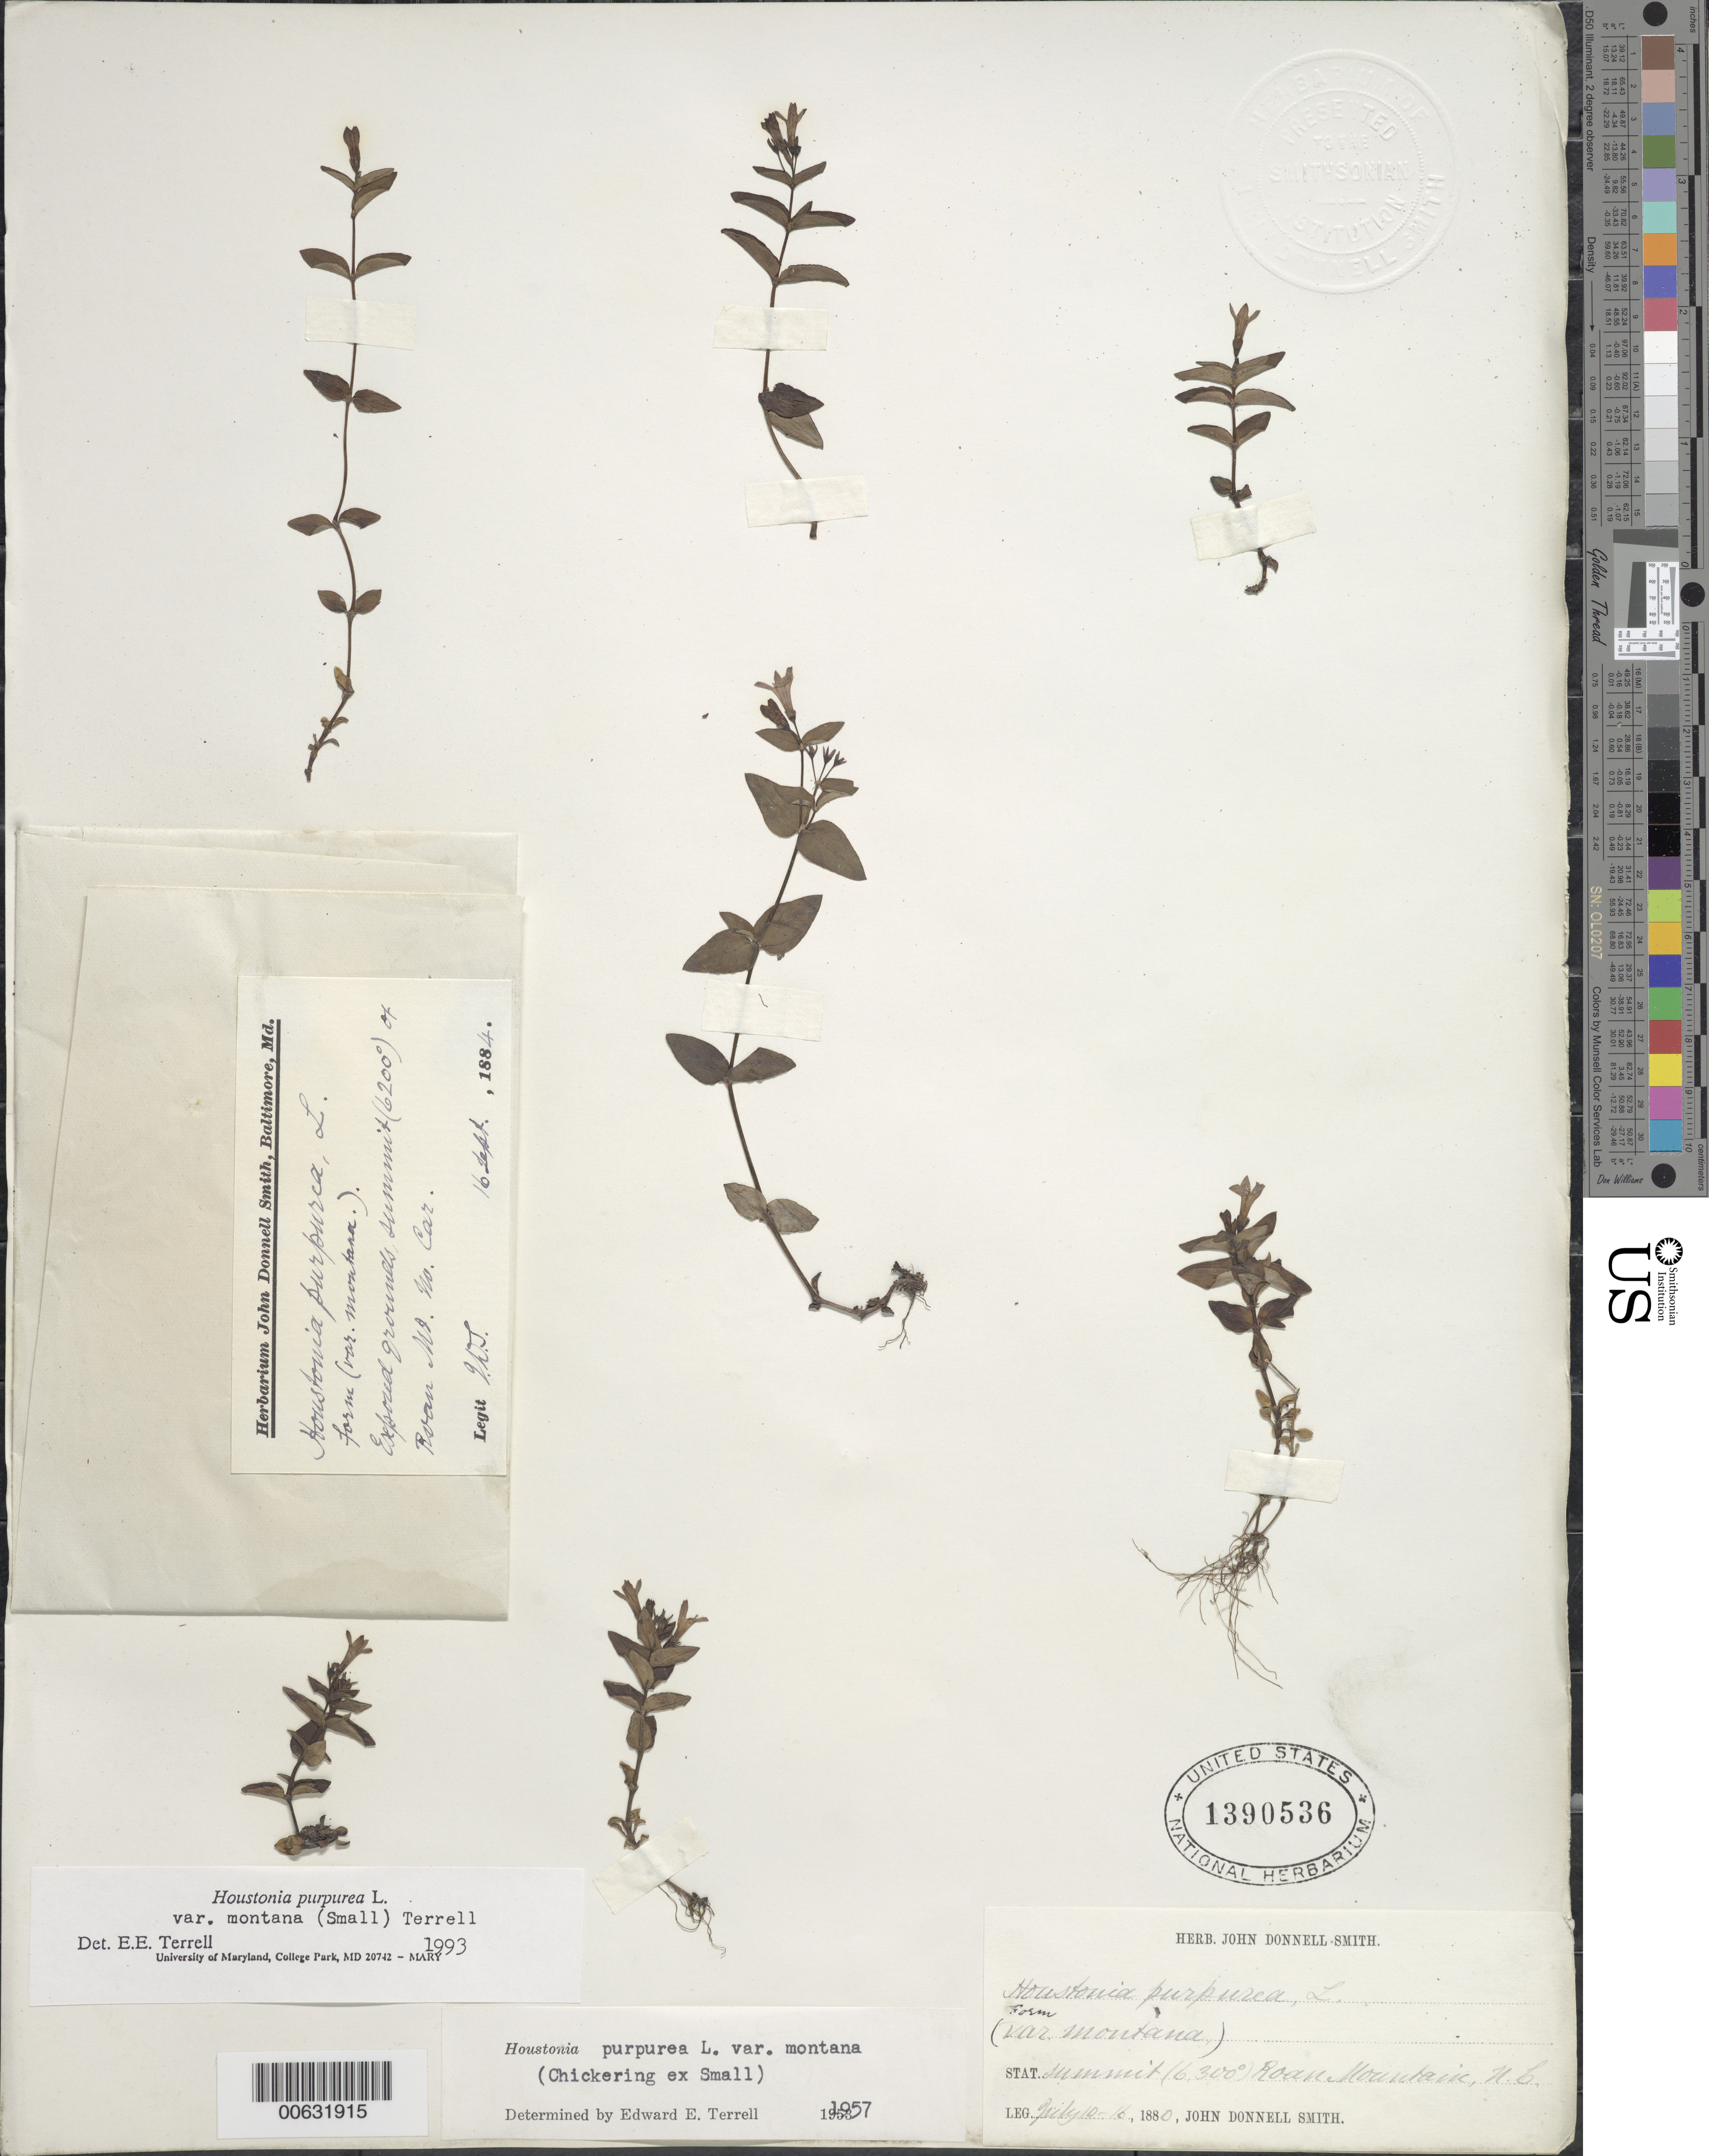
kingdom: Plantae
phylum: Tracheophyta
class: Magnoliopsida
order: Gentianales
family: Rubiaceae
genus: Houstonia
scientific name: Houstonia purpurea var. montana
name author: (Small) Terrell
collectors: J. Donnell Smith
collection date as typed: Sep 1880 to 16 Sep 1884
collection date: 1880-09/1884-09-16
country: United States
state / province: North Carolina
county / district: Mitchell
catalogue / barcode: US 1390536